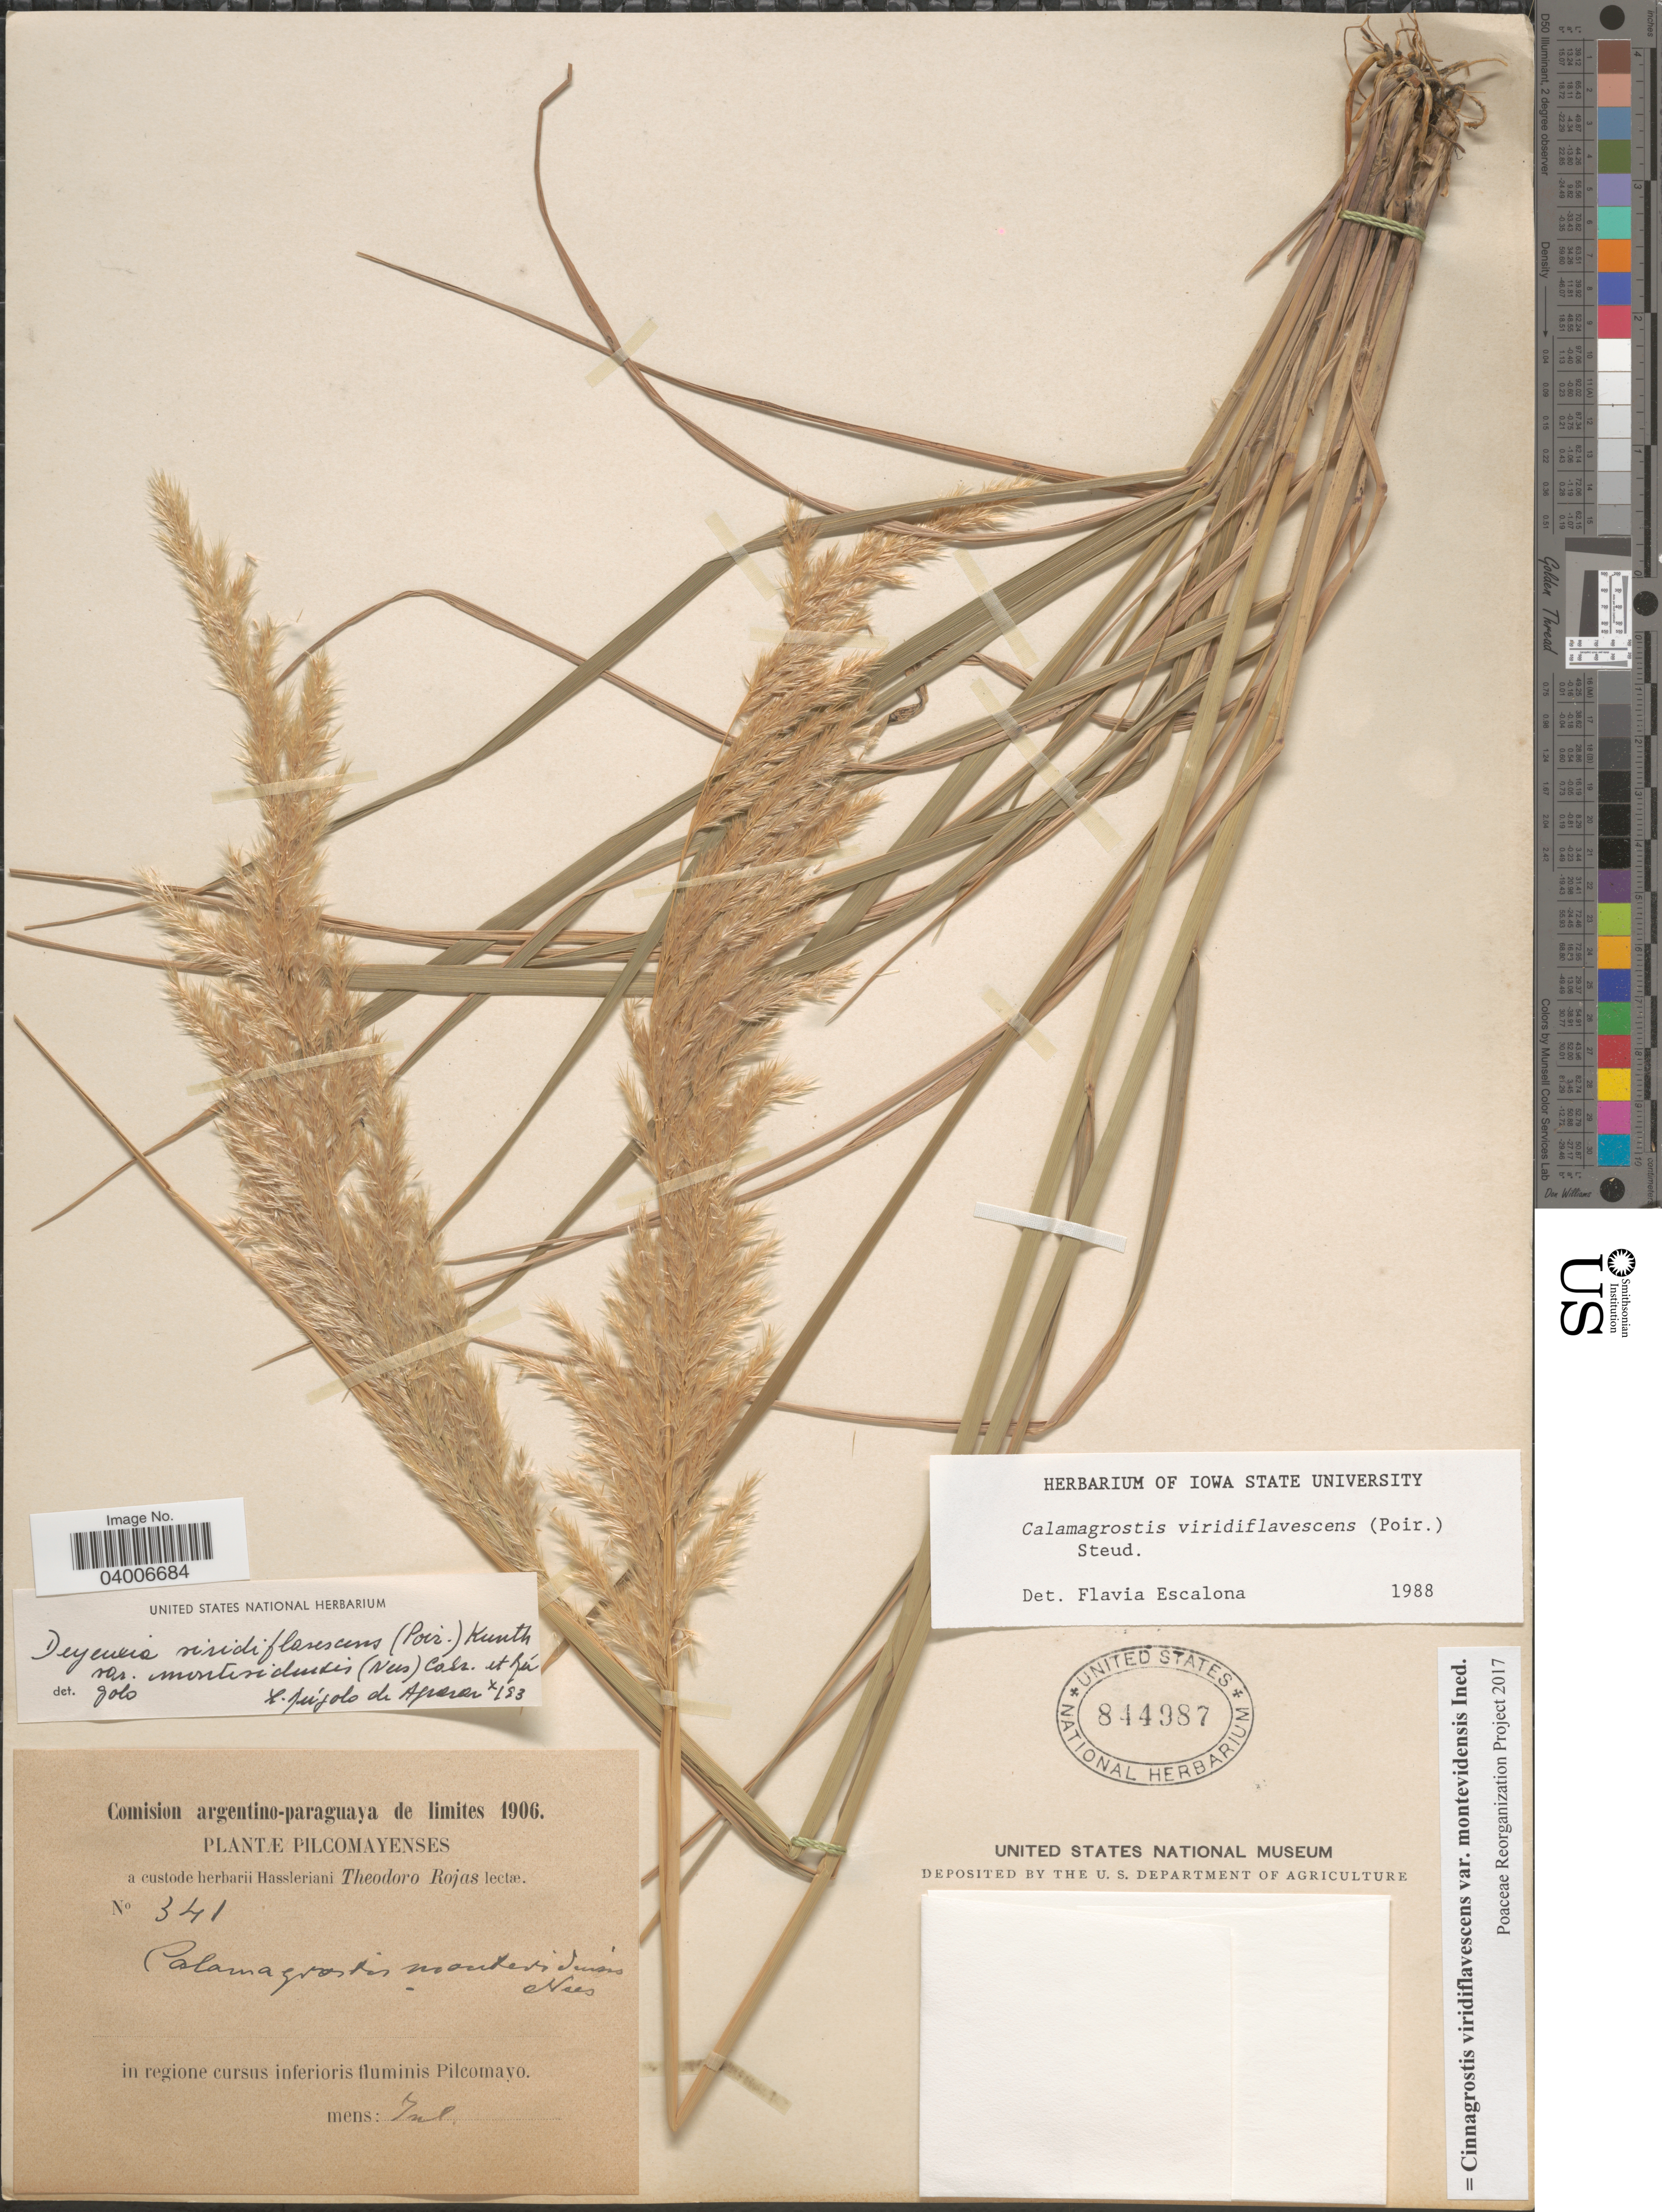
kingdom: Plantae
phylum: Tracheophyta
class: Liliopsida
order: Poales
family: Poaceae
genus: Cinnagrostis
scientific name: Cinnagrostis viridiflavescens var. montevidensis ined.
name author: (Nees) P.M. Peterson et al.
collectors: T. Rojas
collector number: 341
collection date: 1906-07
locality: Pilcomayenses. In regione cursus inferiores fluminis valdemisum.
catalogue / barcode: US 844987